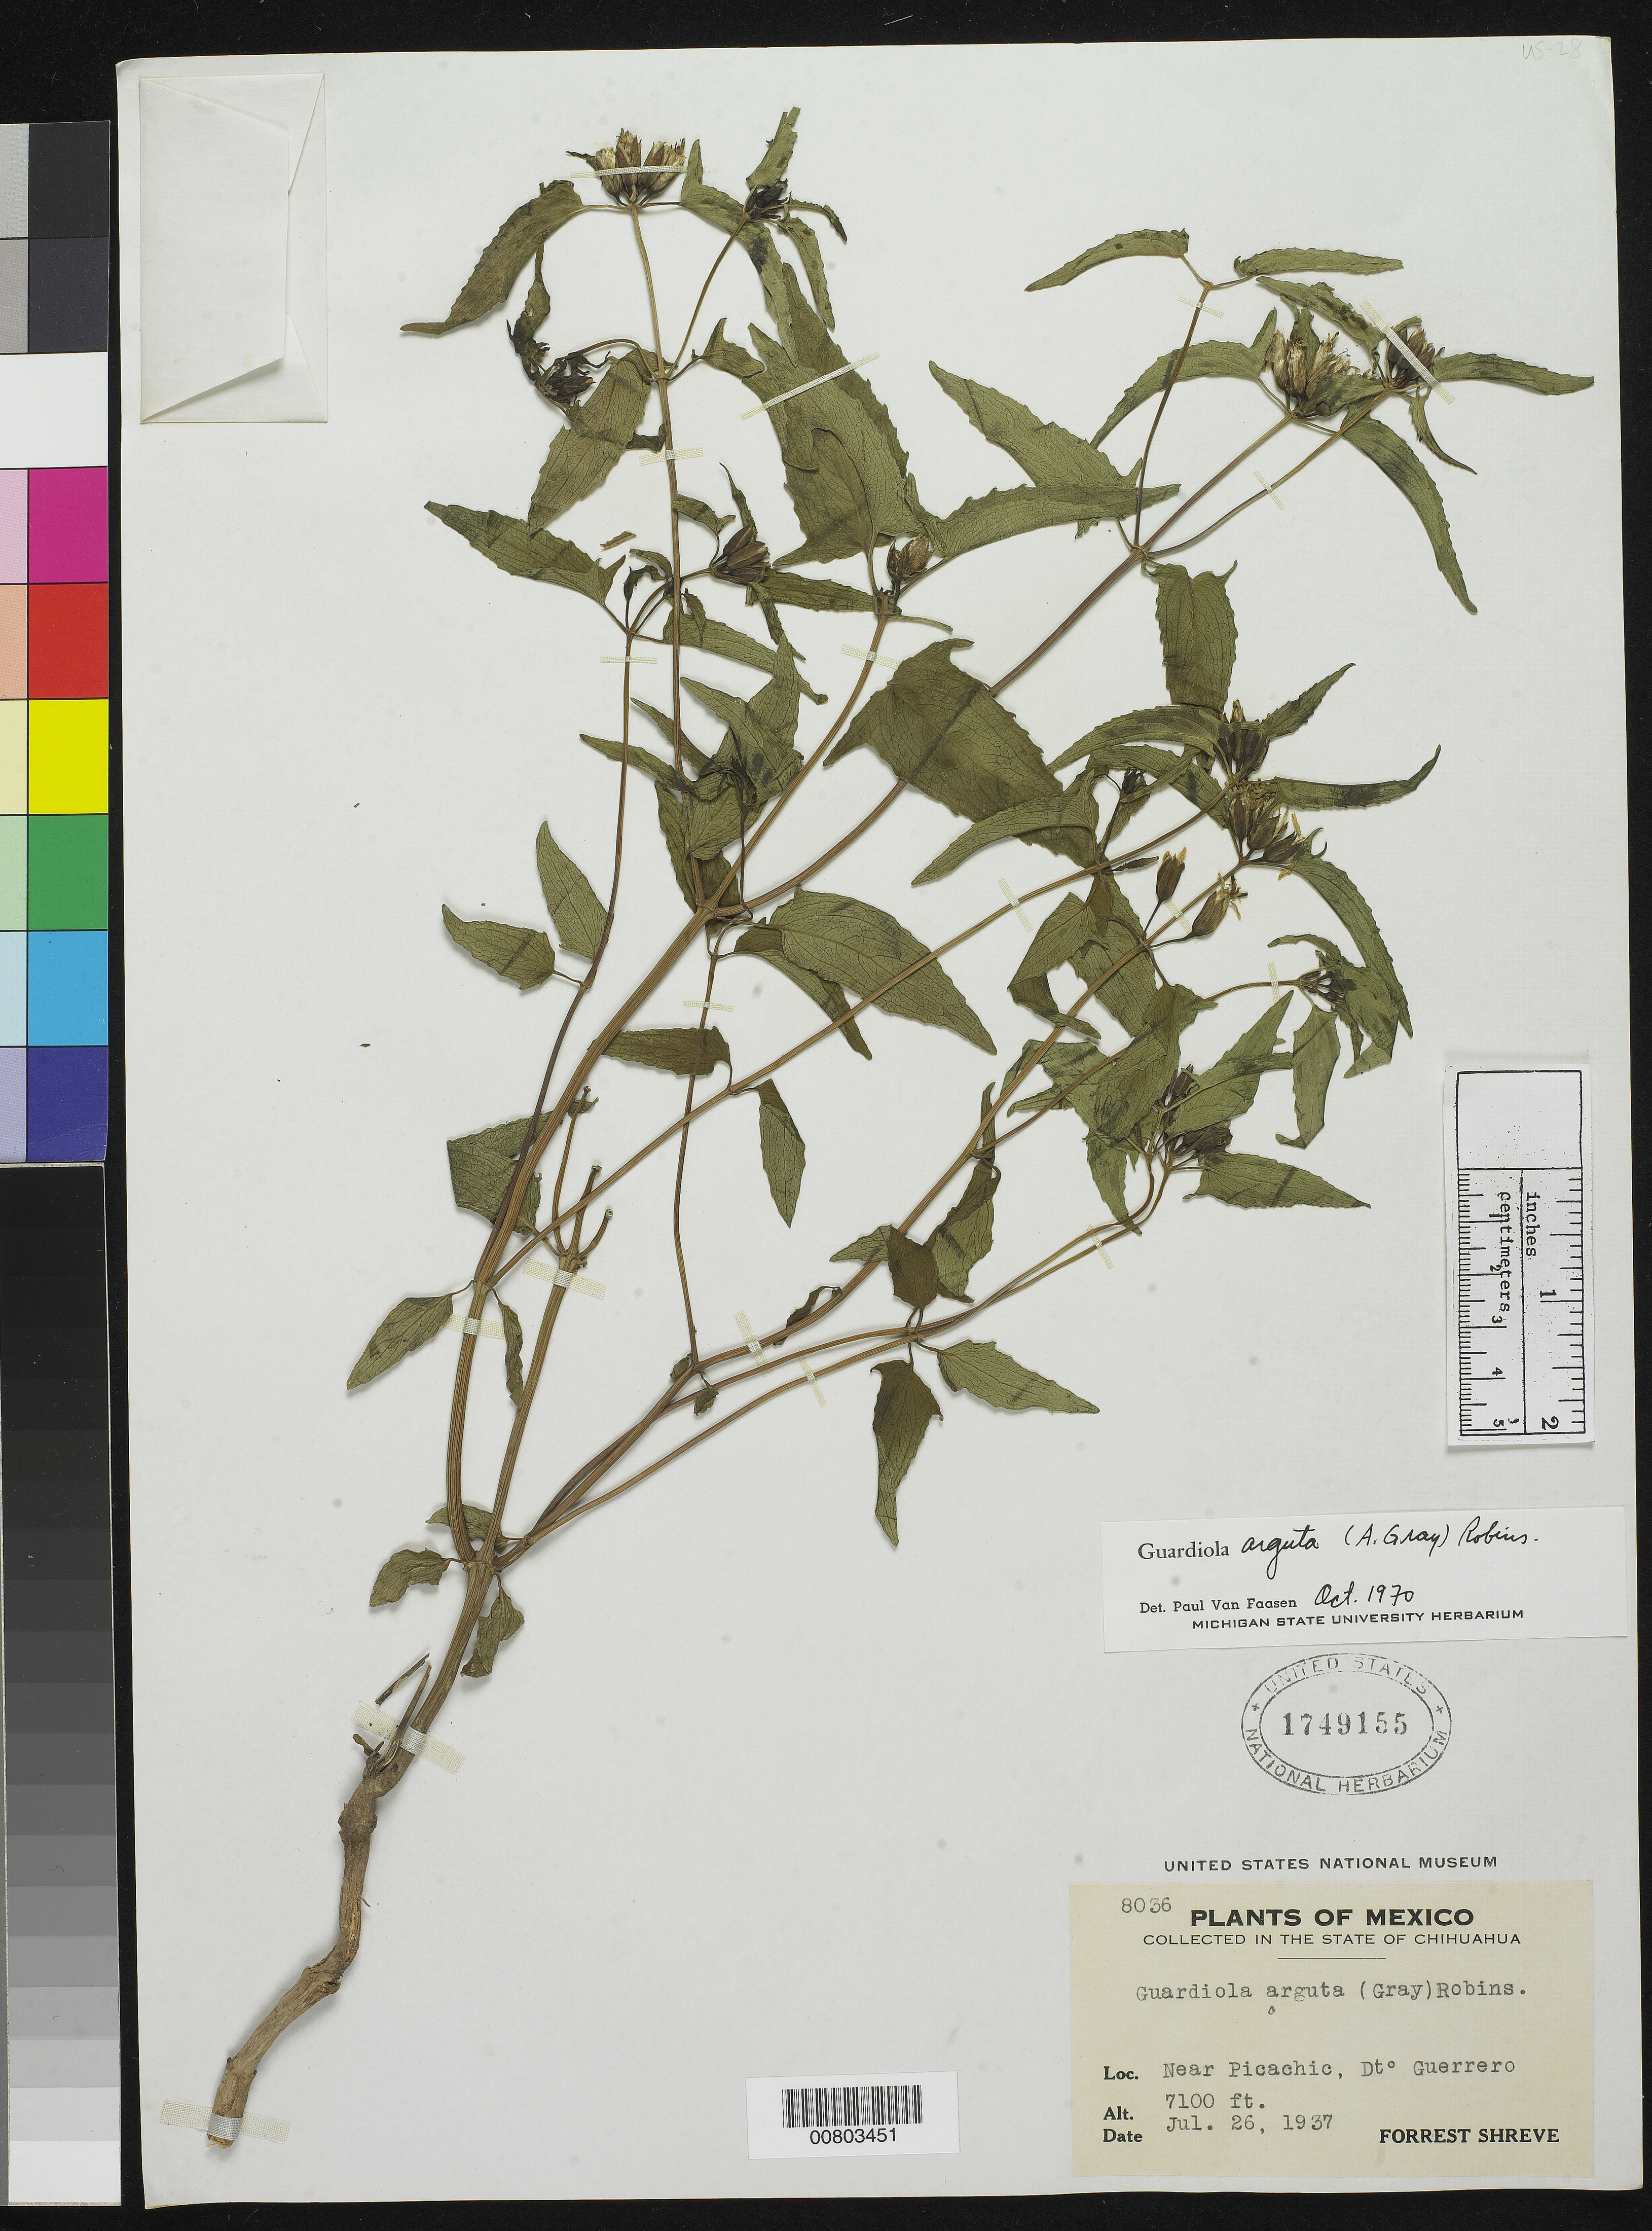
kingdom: Plantae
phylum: Tracheophyta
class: Magnoliopsida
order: Asterales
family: Asteraceae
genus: Guardiola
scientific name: Guardiola arguta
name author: (A. Gray) B.L. Rob.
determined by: Van Faasen, P.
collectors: F. Shreve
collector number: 8036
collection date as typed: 26 Jul 1937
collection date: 1937-07-26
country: Mexico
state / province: Chihuahua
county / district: Guerrero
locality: Near Picachic, Municipio de Guerrero, Chihuahua.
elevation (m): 2164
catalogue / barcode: US 1749155